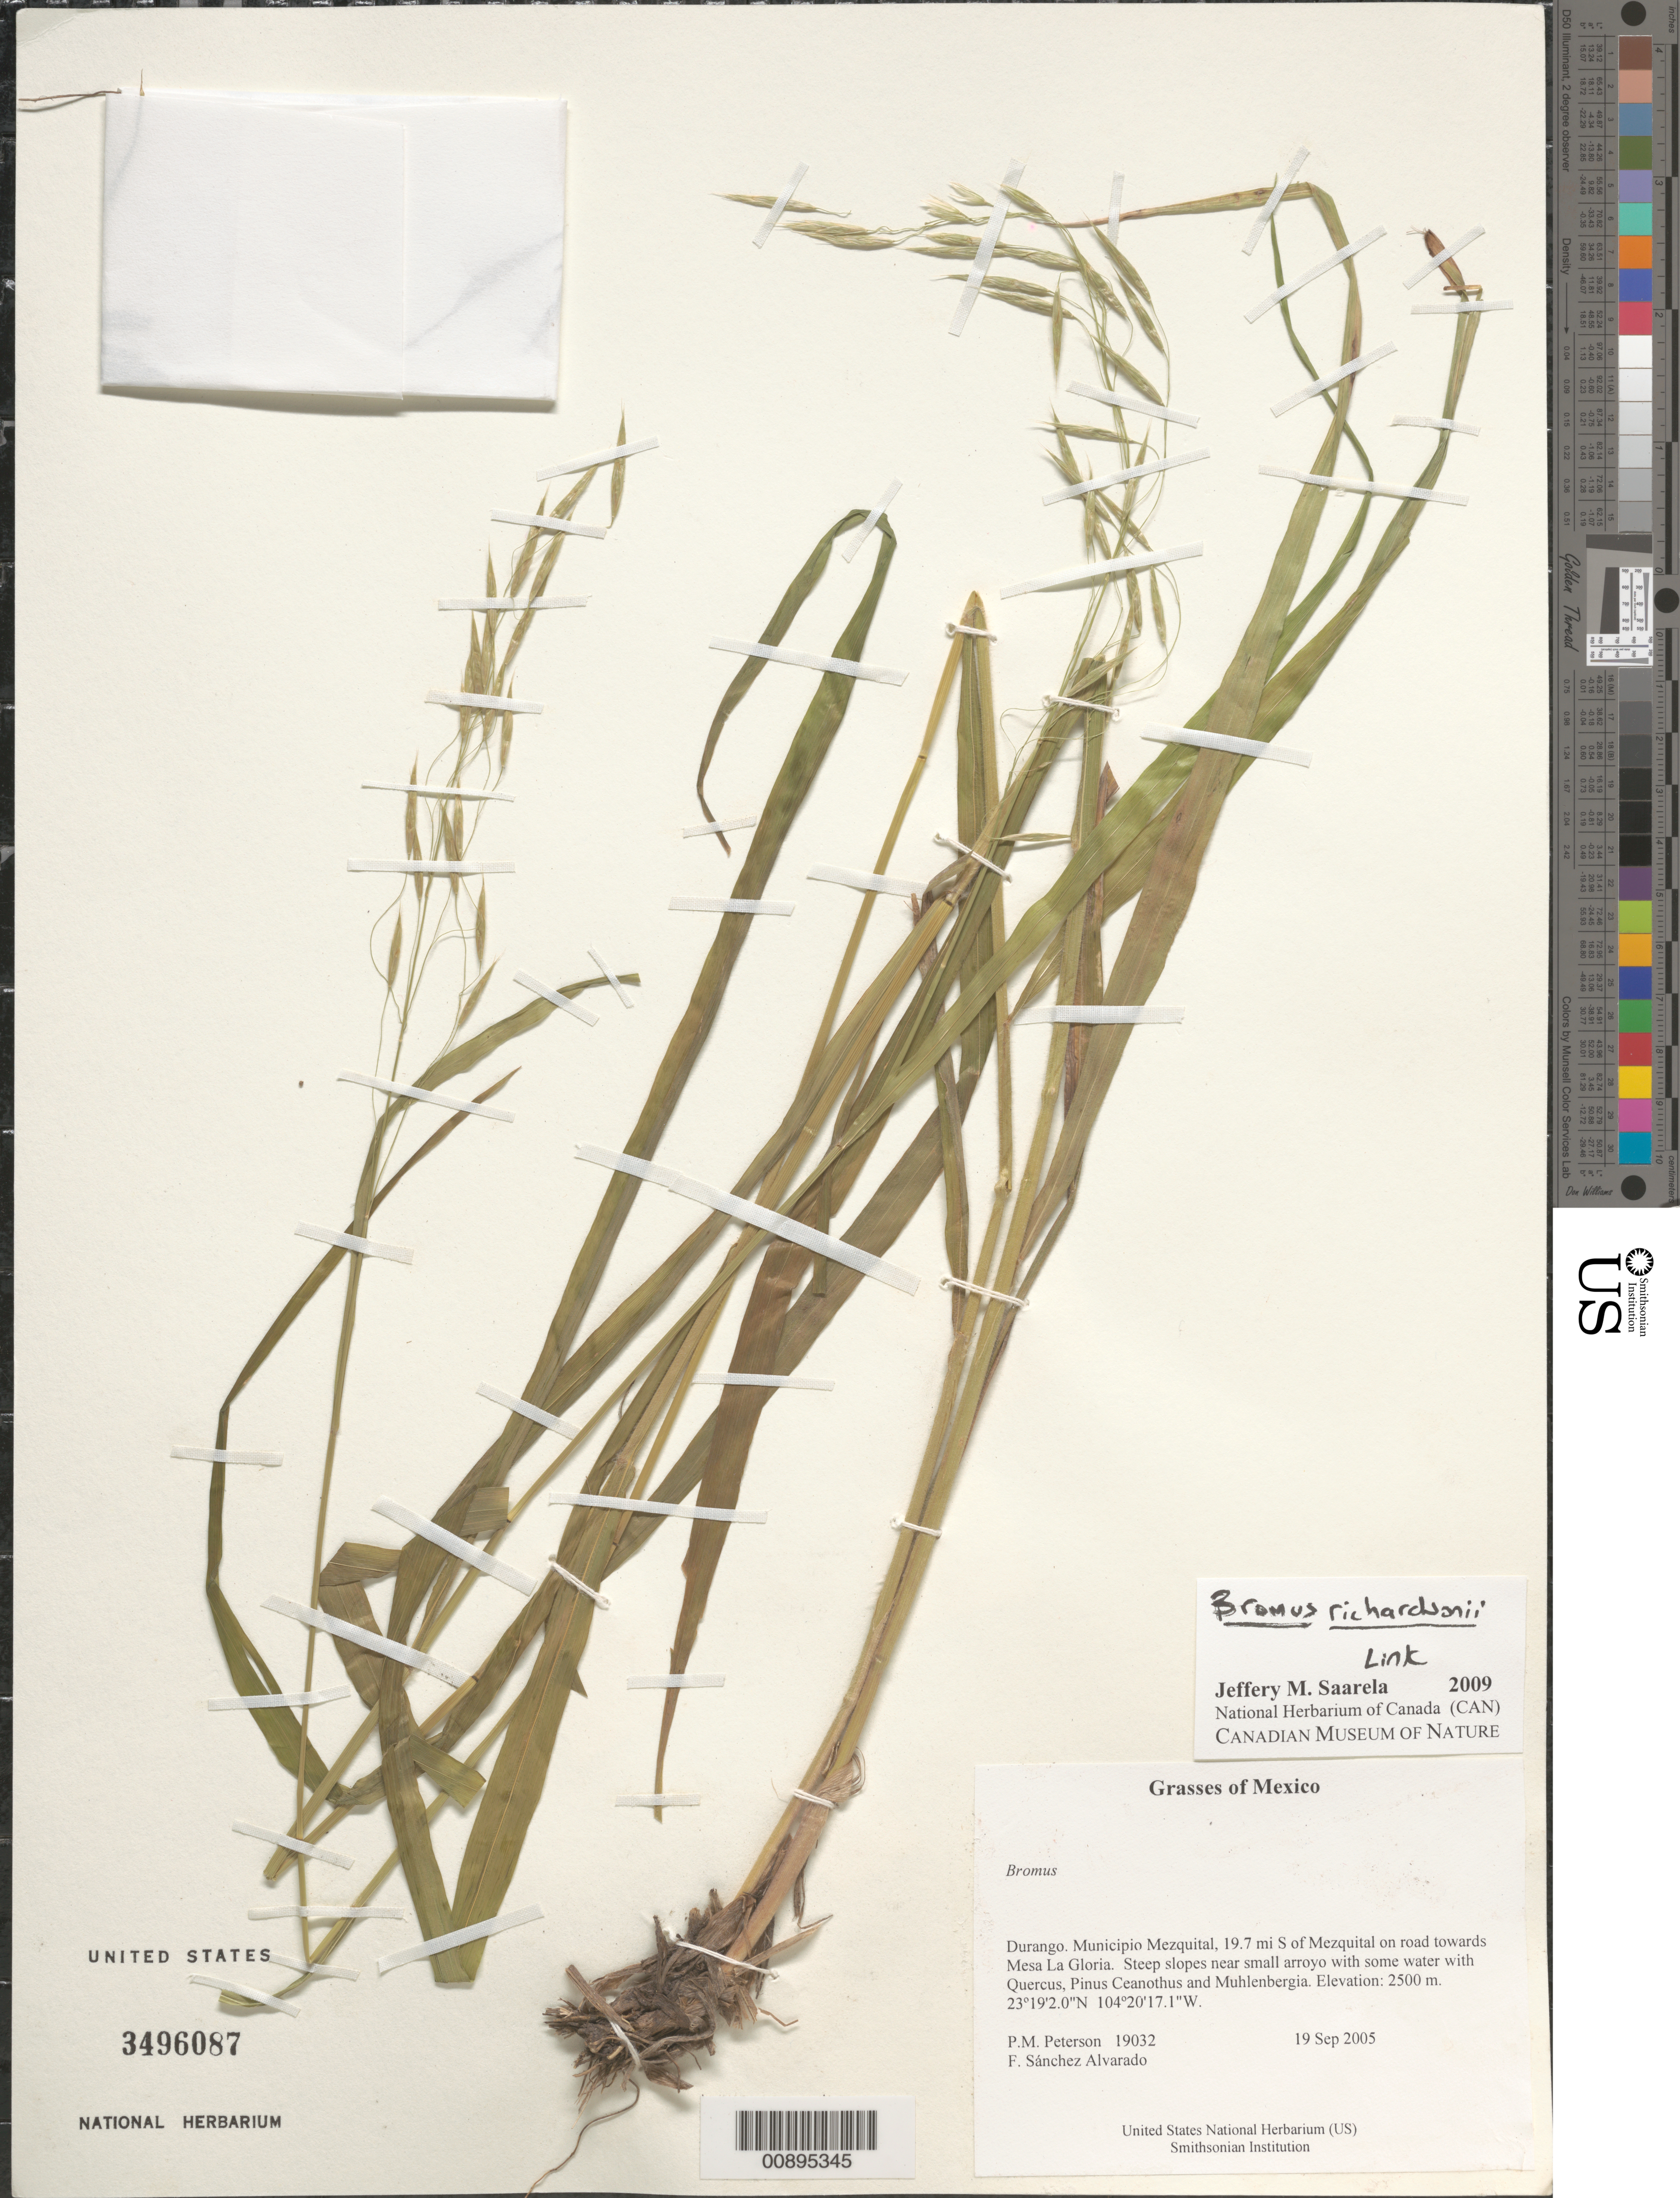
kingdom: Plantae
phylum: Tracheophyta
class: Liliopsida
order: Poales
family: Poaceae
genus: Bromus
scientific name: Bromus richardsonii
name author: Link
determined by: Saarela, J. M., (CAN), Canadian Museum of Nature (CANADA)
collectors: P. M. Peterson & F. Sánchez Alvarado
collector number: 19032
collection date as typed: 19 Sep 2005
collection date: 2005-09-19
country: Mexico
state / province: Durango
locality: Municipio Mezquital, 19.7 mi S of Mezquital on road towards Mesa La Gloria. Steep slopes near small arroyo with some water with Quercus, Pinus Ceanothus and Muhlenbergia.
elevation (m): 2500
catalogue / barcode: US 3496087